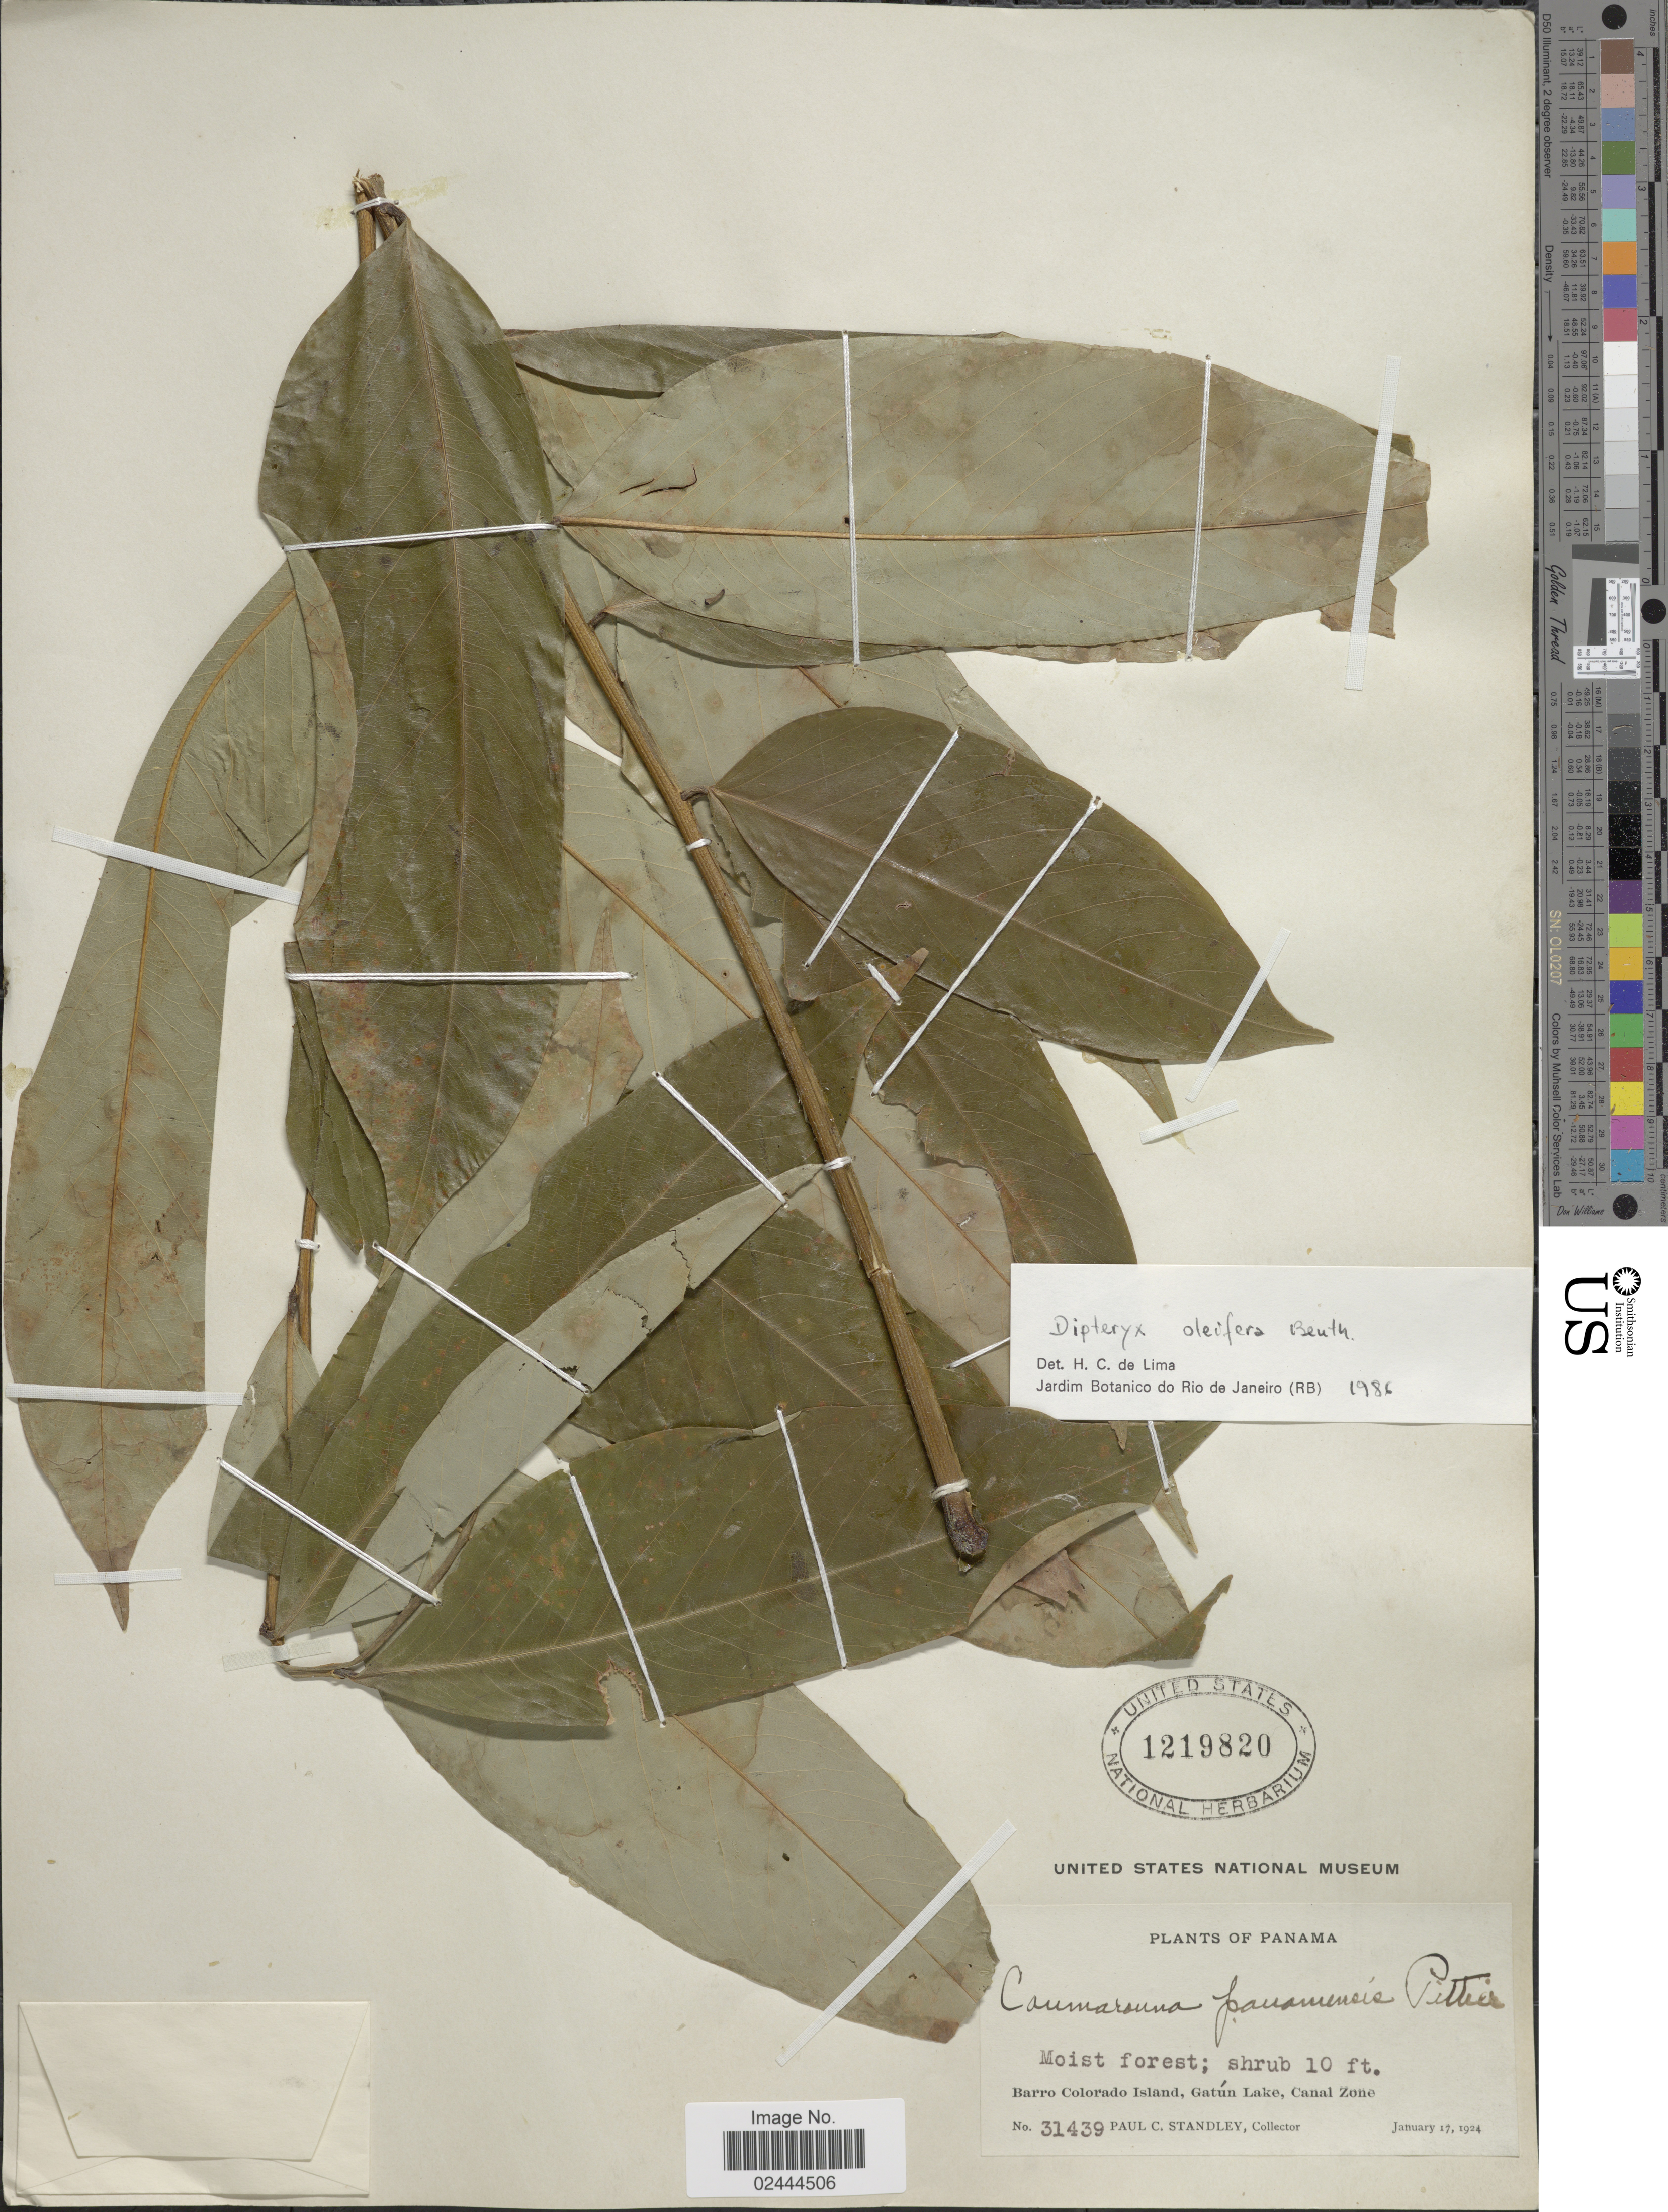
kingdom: Plantae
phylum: Tracheophyta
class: Magnoliopsida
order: Fabales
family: Fabaceae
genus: Dipteryx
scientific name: Dipteryx oleifera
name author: Benth.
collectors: P. C. Standley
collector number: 31439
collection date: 1924-01-17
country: Panama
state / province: Panamá Oeste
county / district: Canal Zone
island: Barro Colorado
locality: Barro Colorado Island, Gatún Lake, Canal Zone.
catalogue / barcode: US 1219820